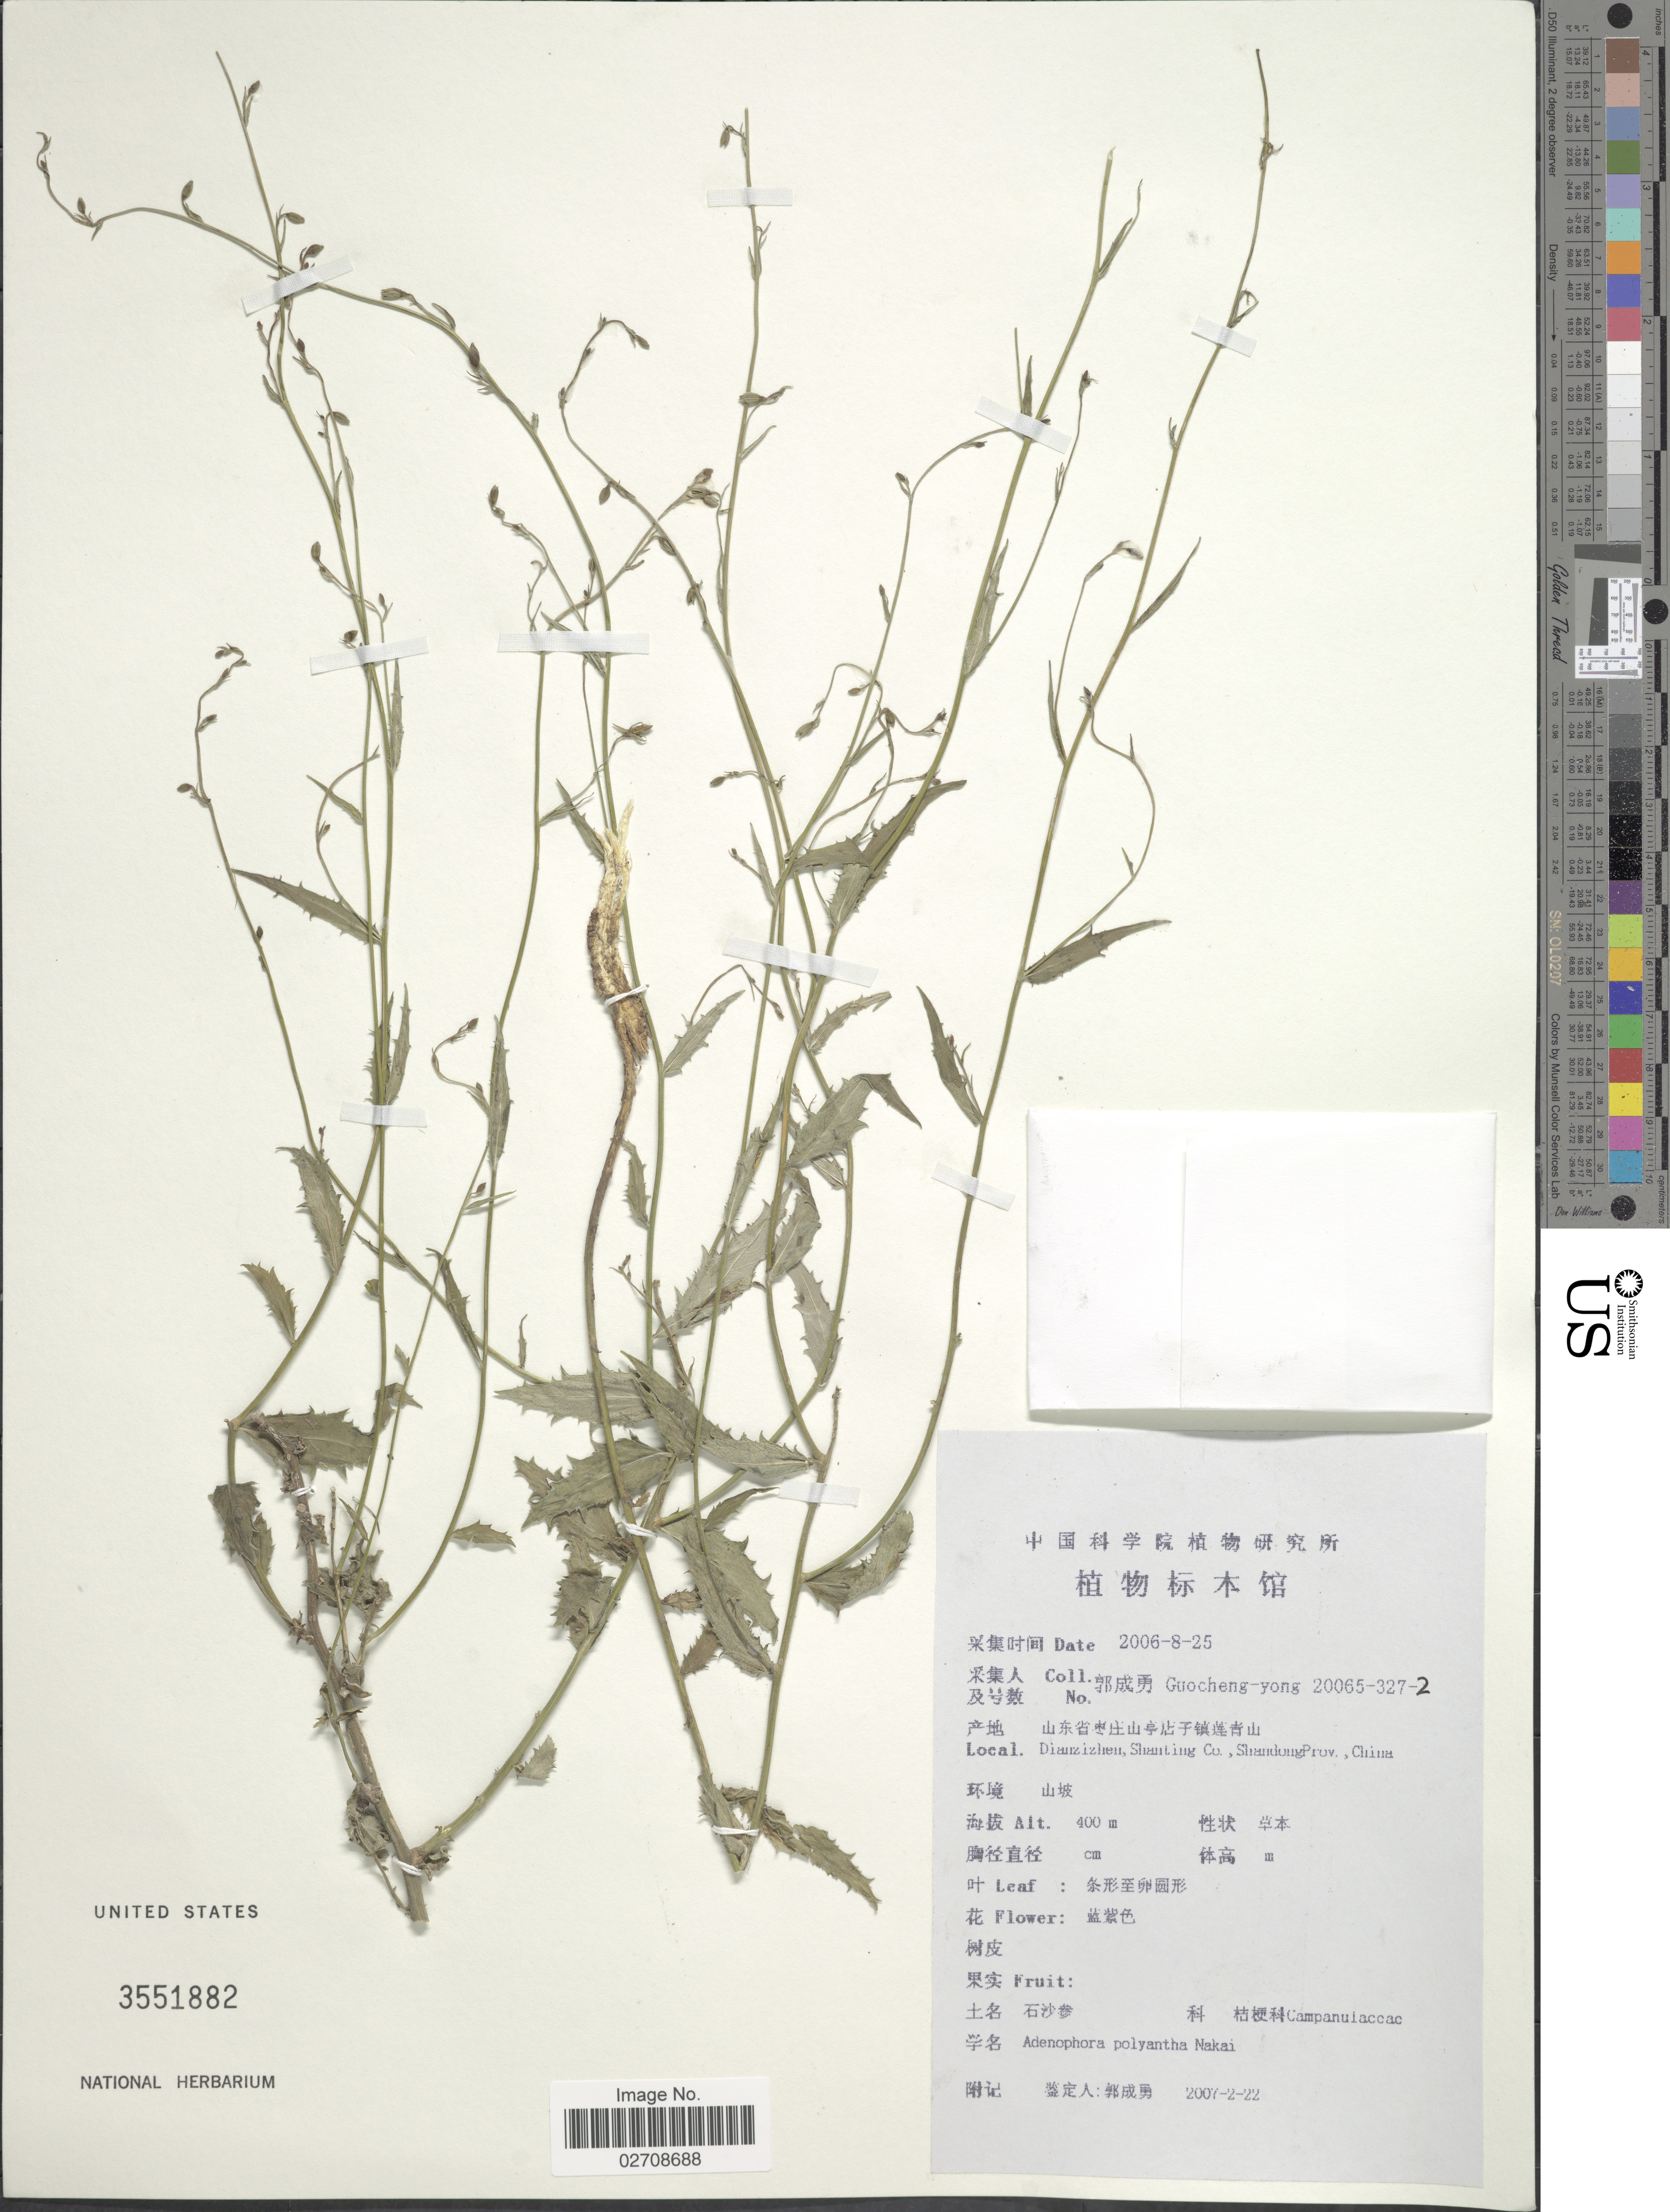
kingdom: Plantae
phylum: Tracheophyta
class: Magnoliopsida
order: Asterales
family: Campanulaceae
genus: Adenophora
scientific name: Adenophora polyantha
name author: Nakai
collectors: Guo cheng-yong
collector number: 200653272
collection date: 2006-08-25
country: China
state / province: Shandong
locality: Dianzizhen, Shanting Co., Shandong Prov., China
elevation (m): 400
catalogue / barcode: US 3551882